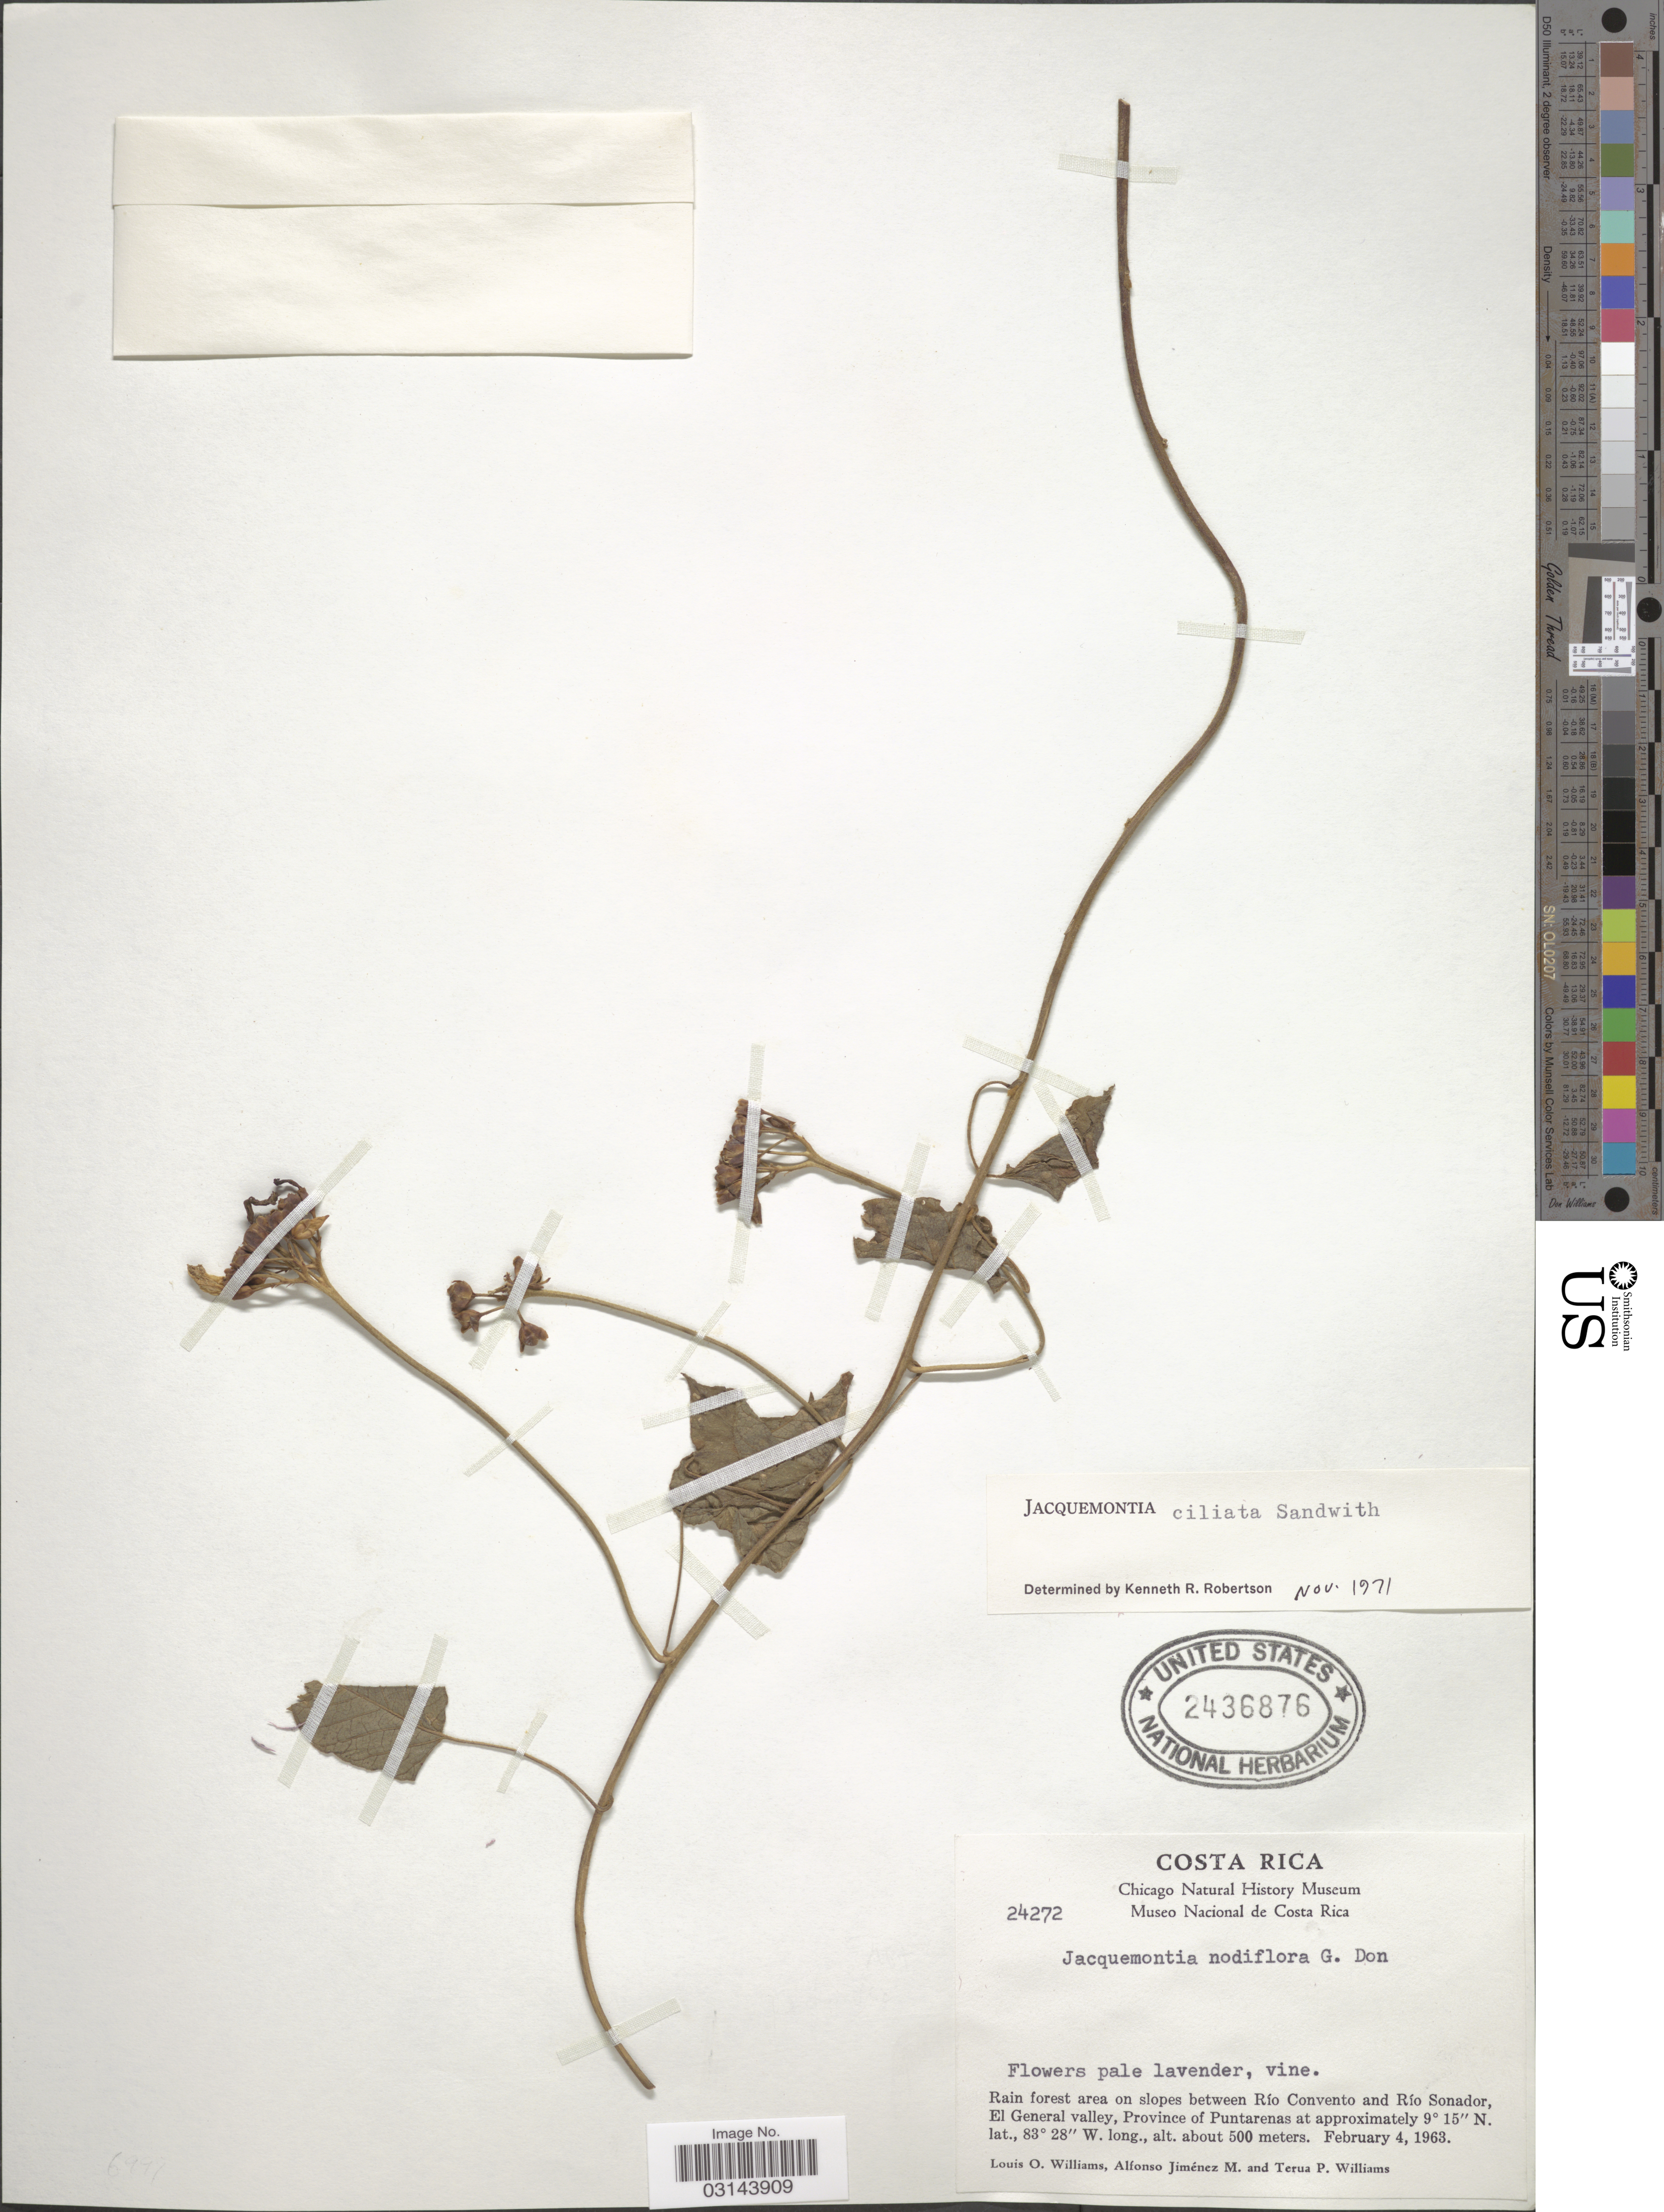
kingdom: Plantae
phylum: Tracheophyta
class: Magnoliopsida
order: Solanales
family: Convolvulaceae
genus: Jacquemontia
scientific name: Jacquemontia ciliata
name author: Sandwith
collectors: L. O. Williams, A. Jiménez & T. Williams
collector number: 24272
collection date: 1963-02-04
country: Costa Rica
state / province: Puntarenas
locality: Rain forest area on slopes between Río Convento and Río Sonador, El General valley, Province of Puntarenas.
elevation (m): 500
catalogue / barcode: US 2436876